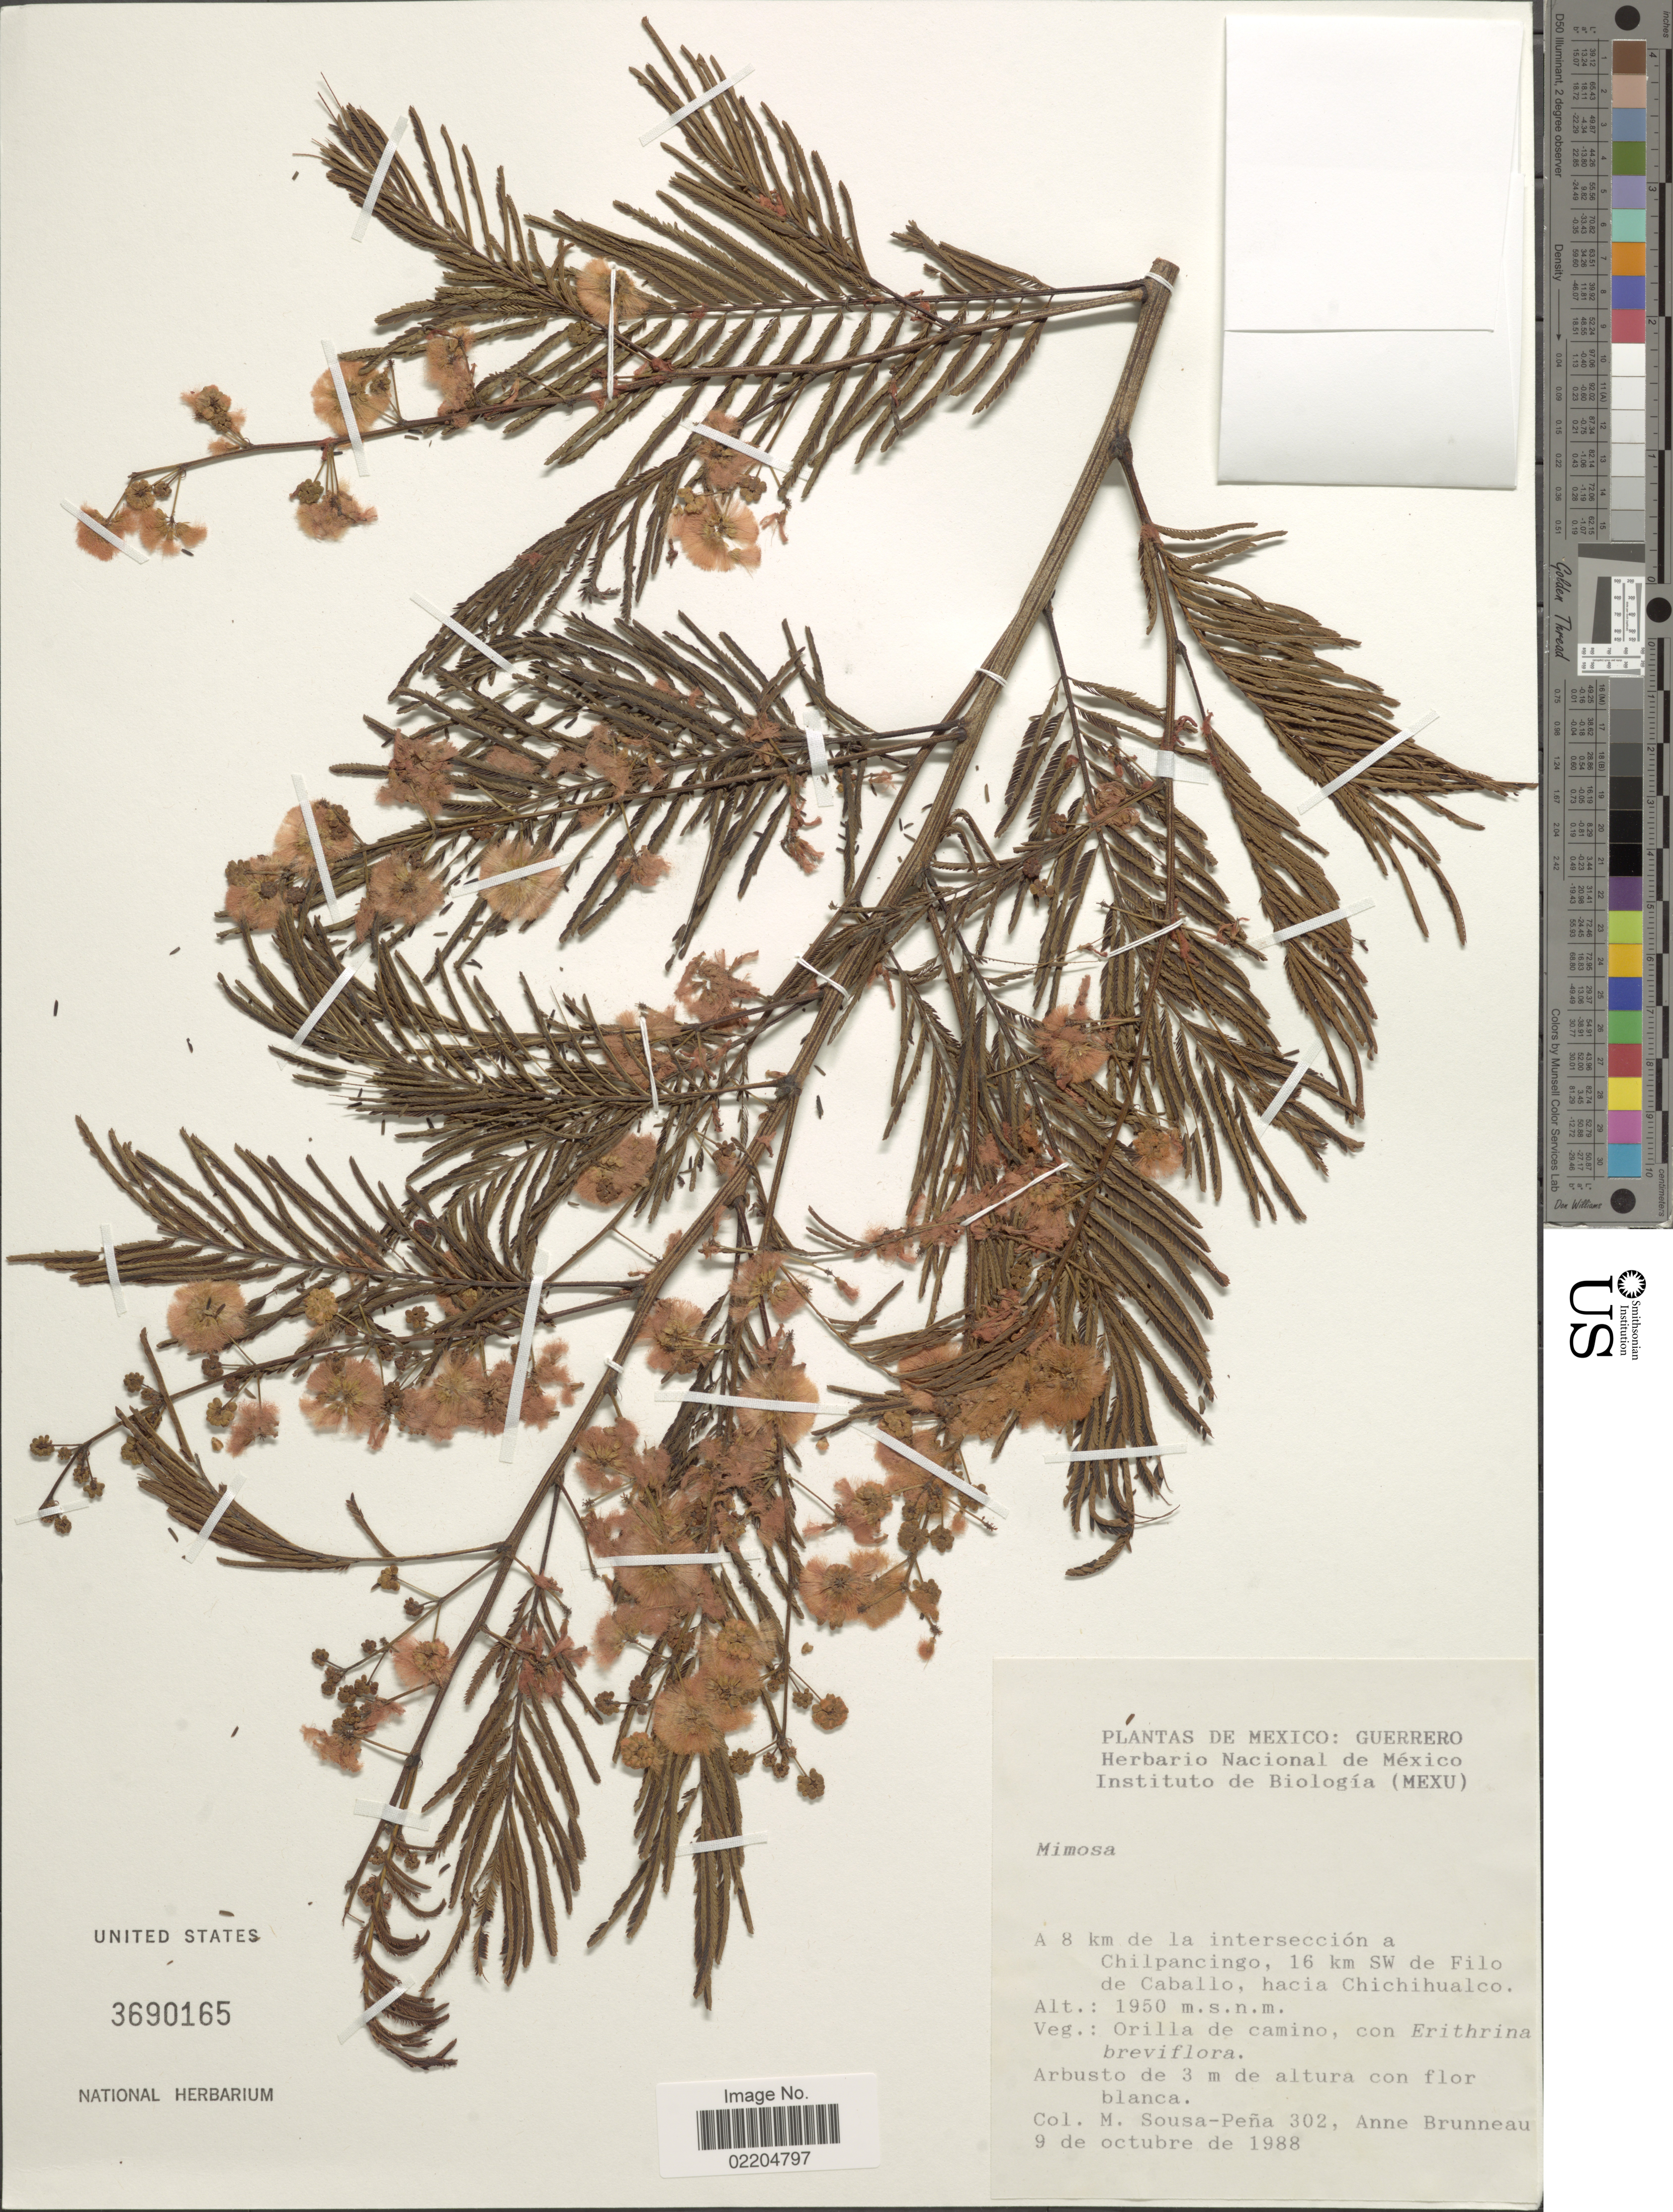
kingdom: Plantae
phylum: Tracheophyta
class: Magnoliopsida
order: Fabales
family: Fabaceae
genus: Mimosa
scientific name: Mimosa sp.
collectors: M. Sousa Peña & A. Brunneau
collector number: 302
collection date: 1988-10-09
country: Mexico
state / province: Guerrero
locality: Mexico: Guerrero. A 8 km de la interseccion a Chilpancingo, 616 km SW de Filo de Caballo, hacia Chichihualco. Orilla de camino.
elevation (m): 1950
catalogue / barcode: US 3690165